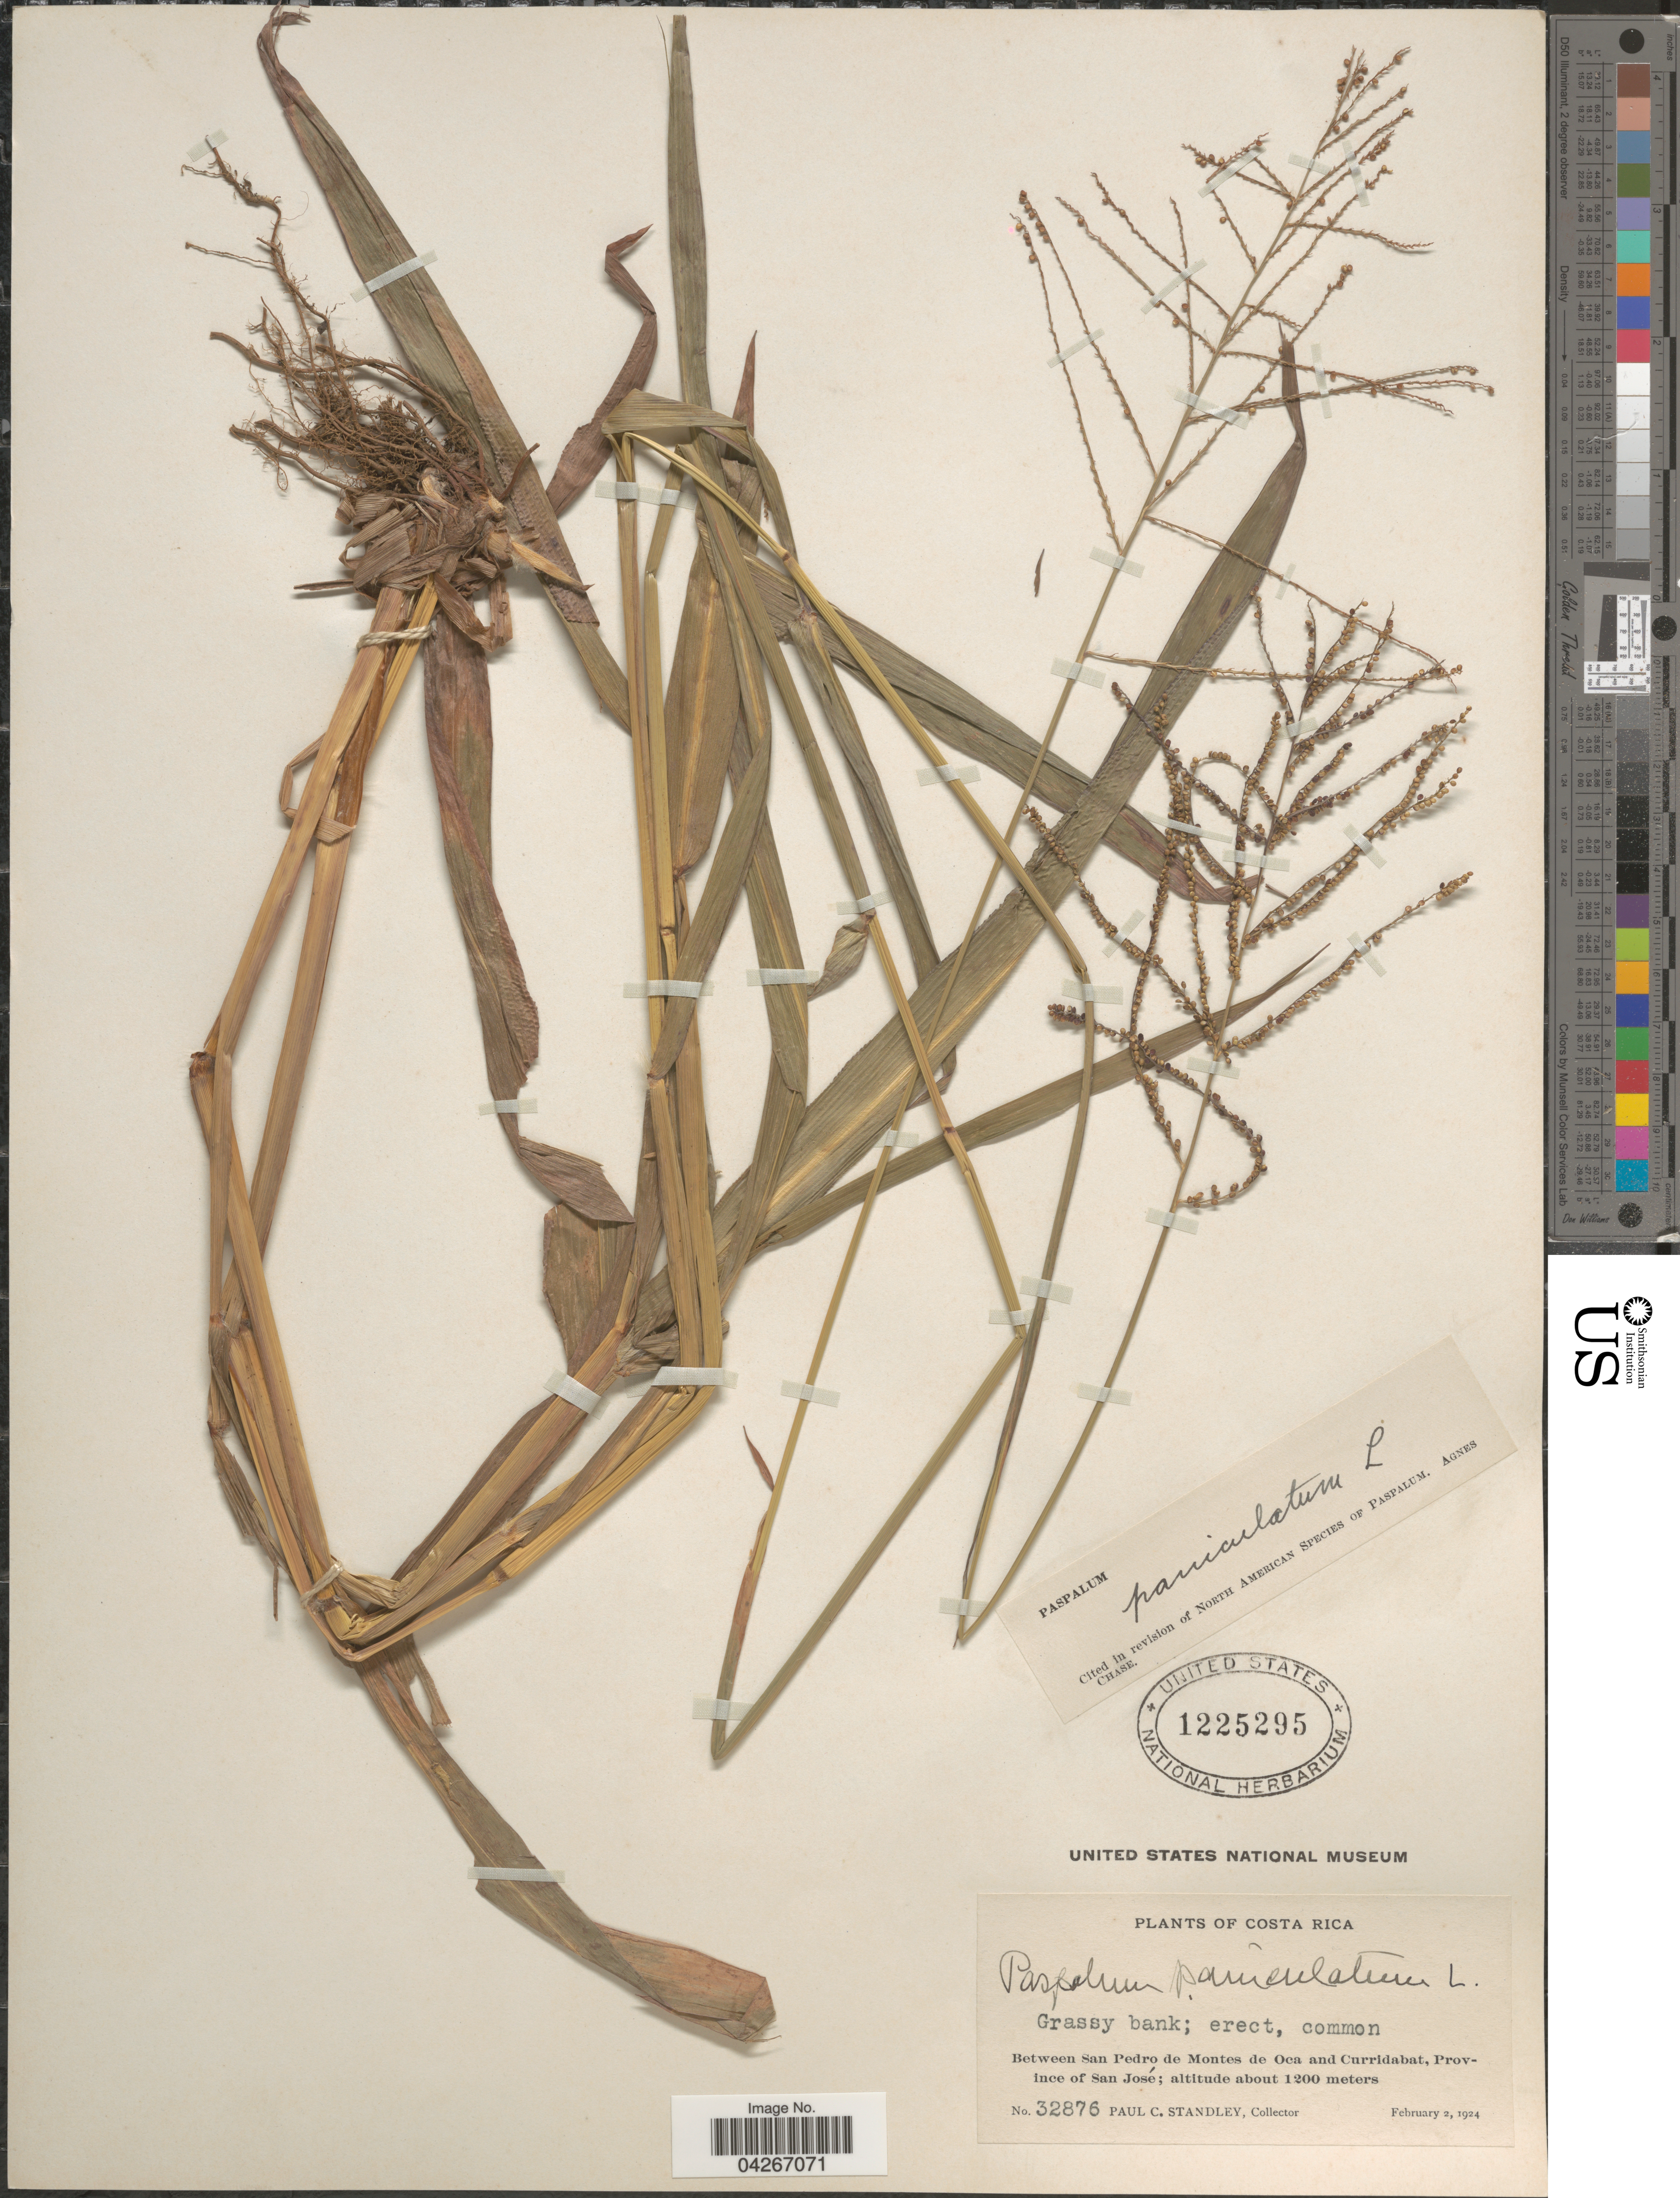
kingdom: Plantae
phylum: Tracheophyta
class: Liliopsida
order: Poales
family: Poaceae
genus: Paspalum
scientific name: Paspalum paniculatum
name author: L.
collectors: P. C. Standley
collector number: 32876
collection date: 1924-02-02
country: Costa Rica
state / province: San José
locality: Between San Pedro de Montes de Oca and Curridabat.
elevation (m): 1200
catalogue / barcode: US 1225295